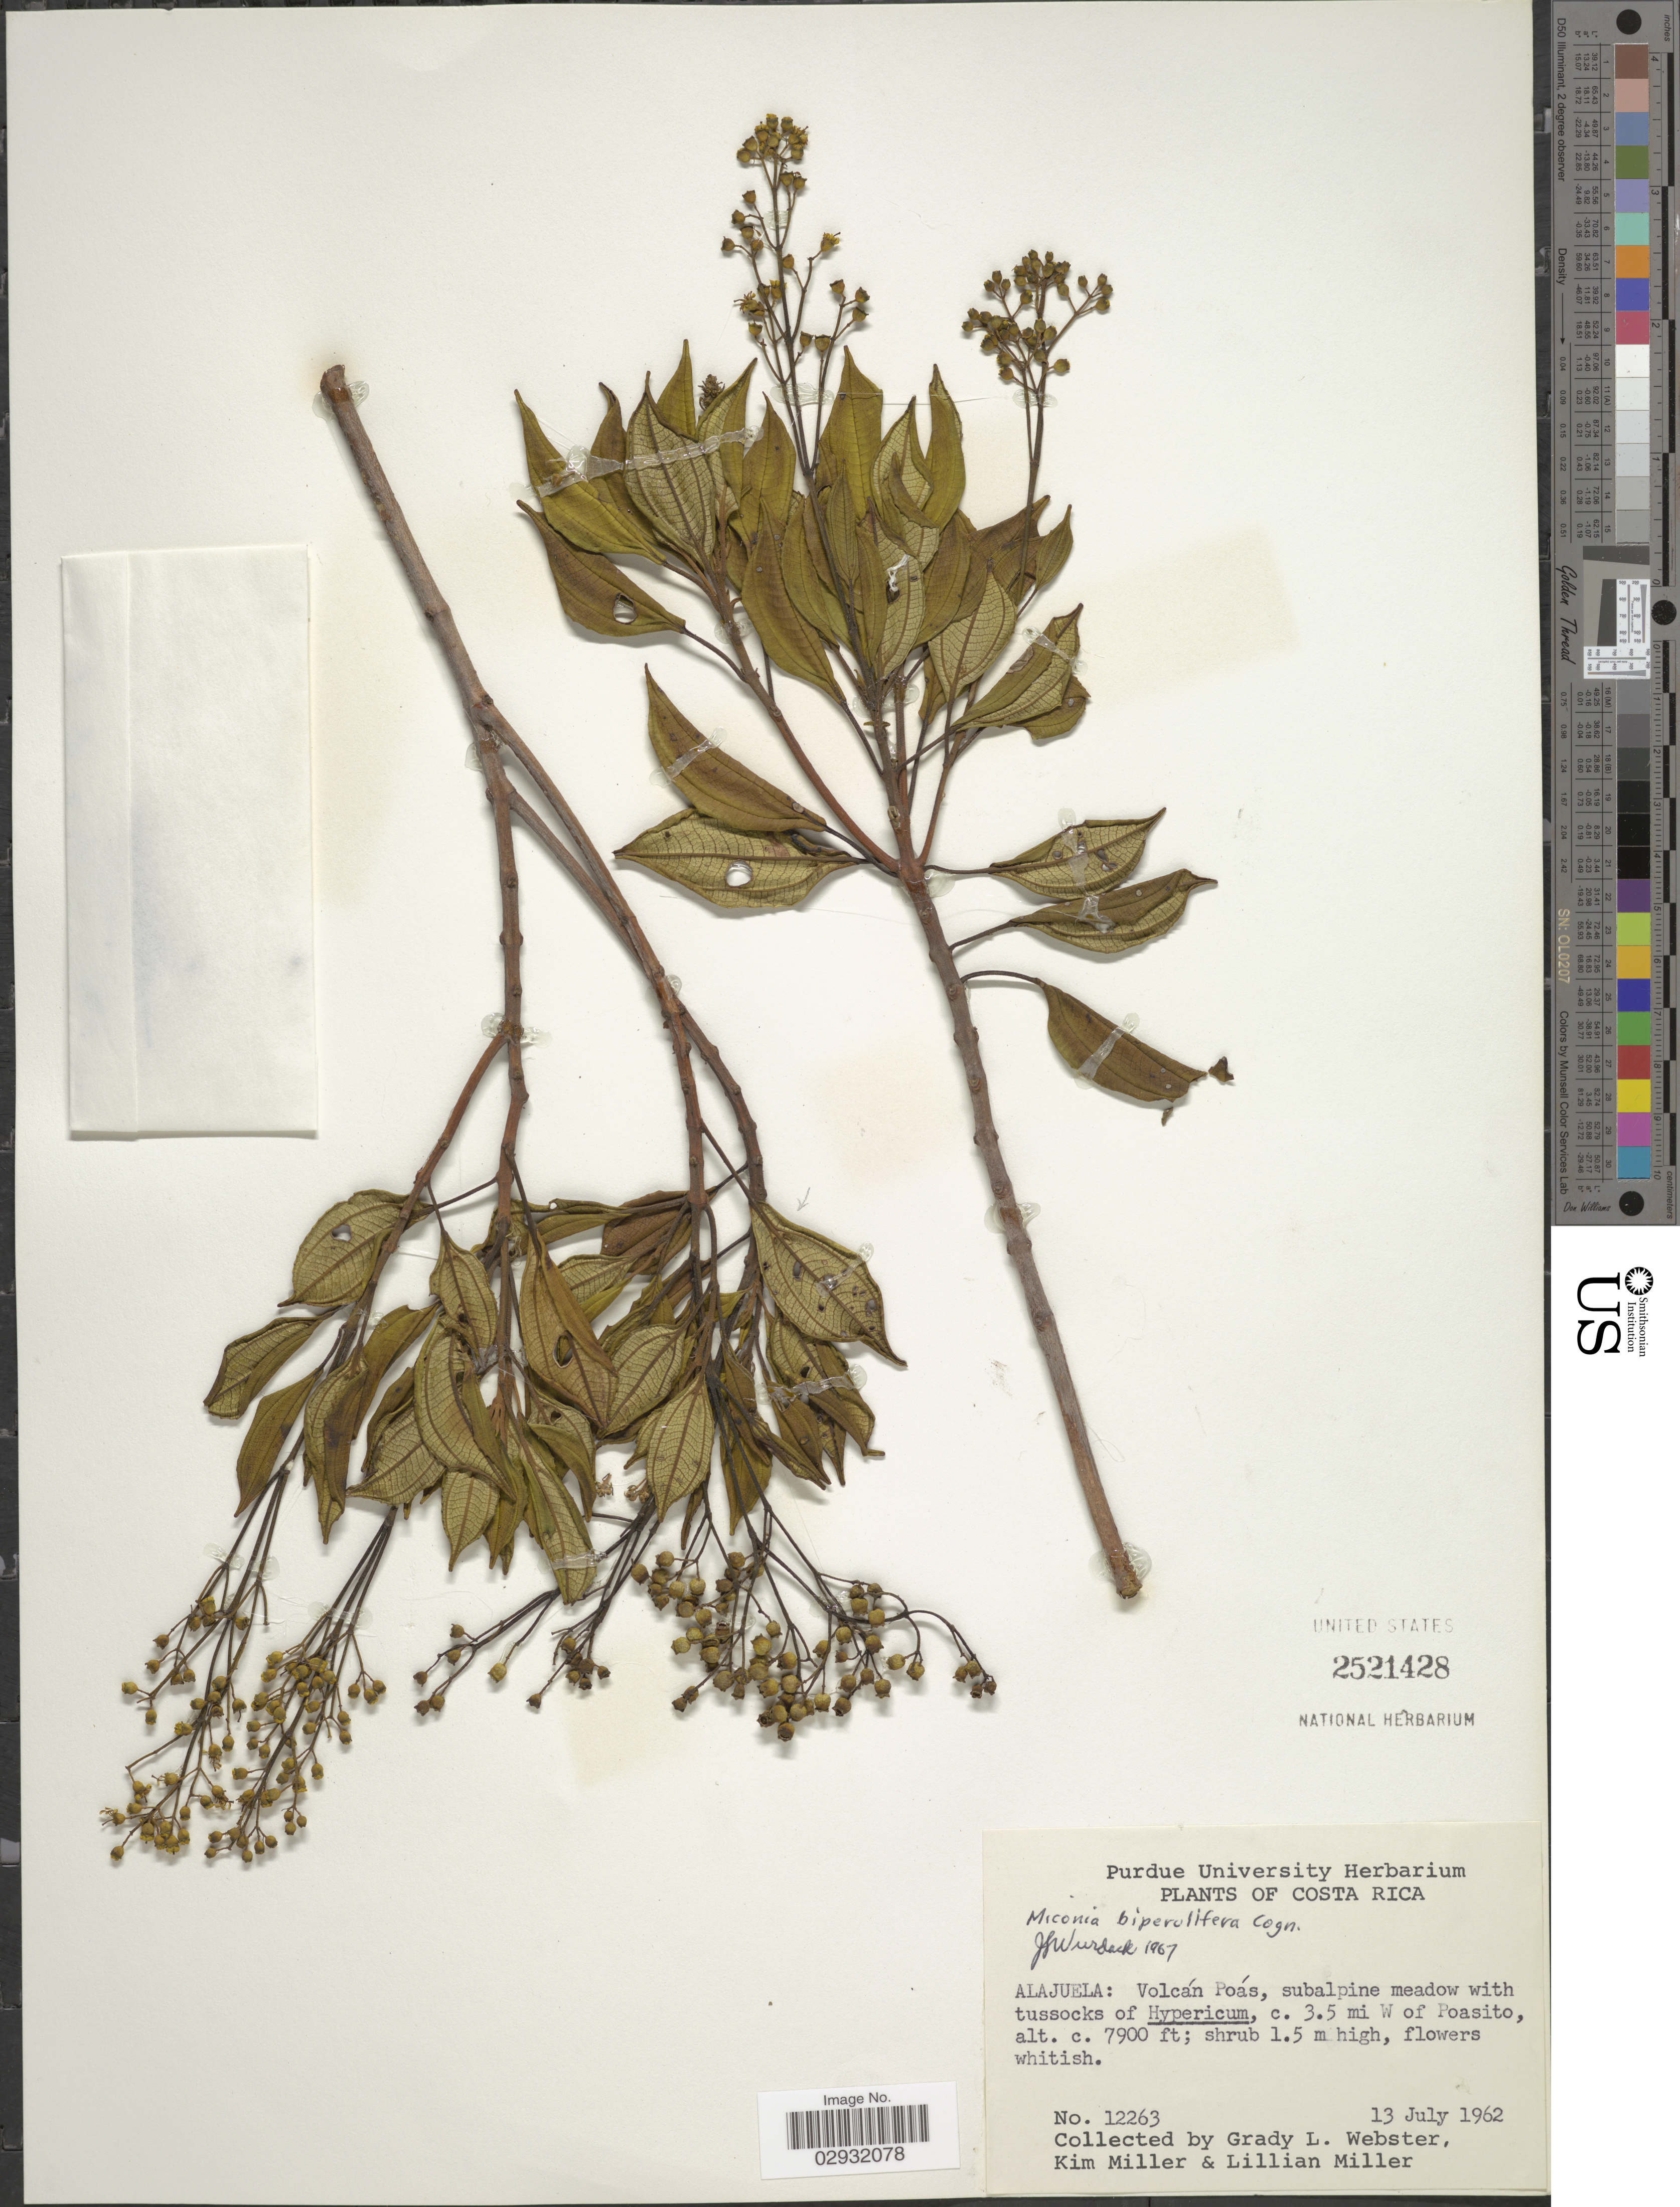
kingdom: Plantae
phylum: Tracheophyta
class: Magnoliopsida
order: Myrtales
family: Melastomataceae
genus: Miconia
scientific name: Miconia biperulifera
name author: Cogn. in A. DC.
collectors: G. L. Webster, K. Miller & L. Miller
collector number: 12263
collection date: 1962-07-13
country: Costa Rica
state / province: Alajuela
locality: Alajuela: Volcán Poás, c. 3.5 mi W of Poasito.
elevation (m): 2408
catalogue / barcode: US 2521428